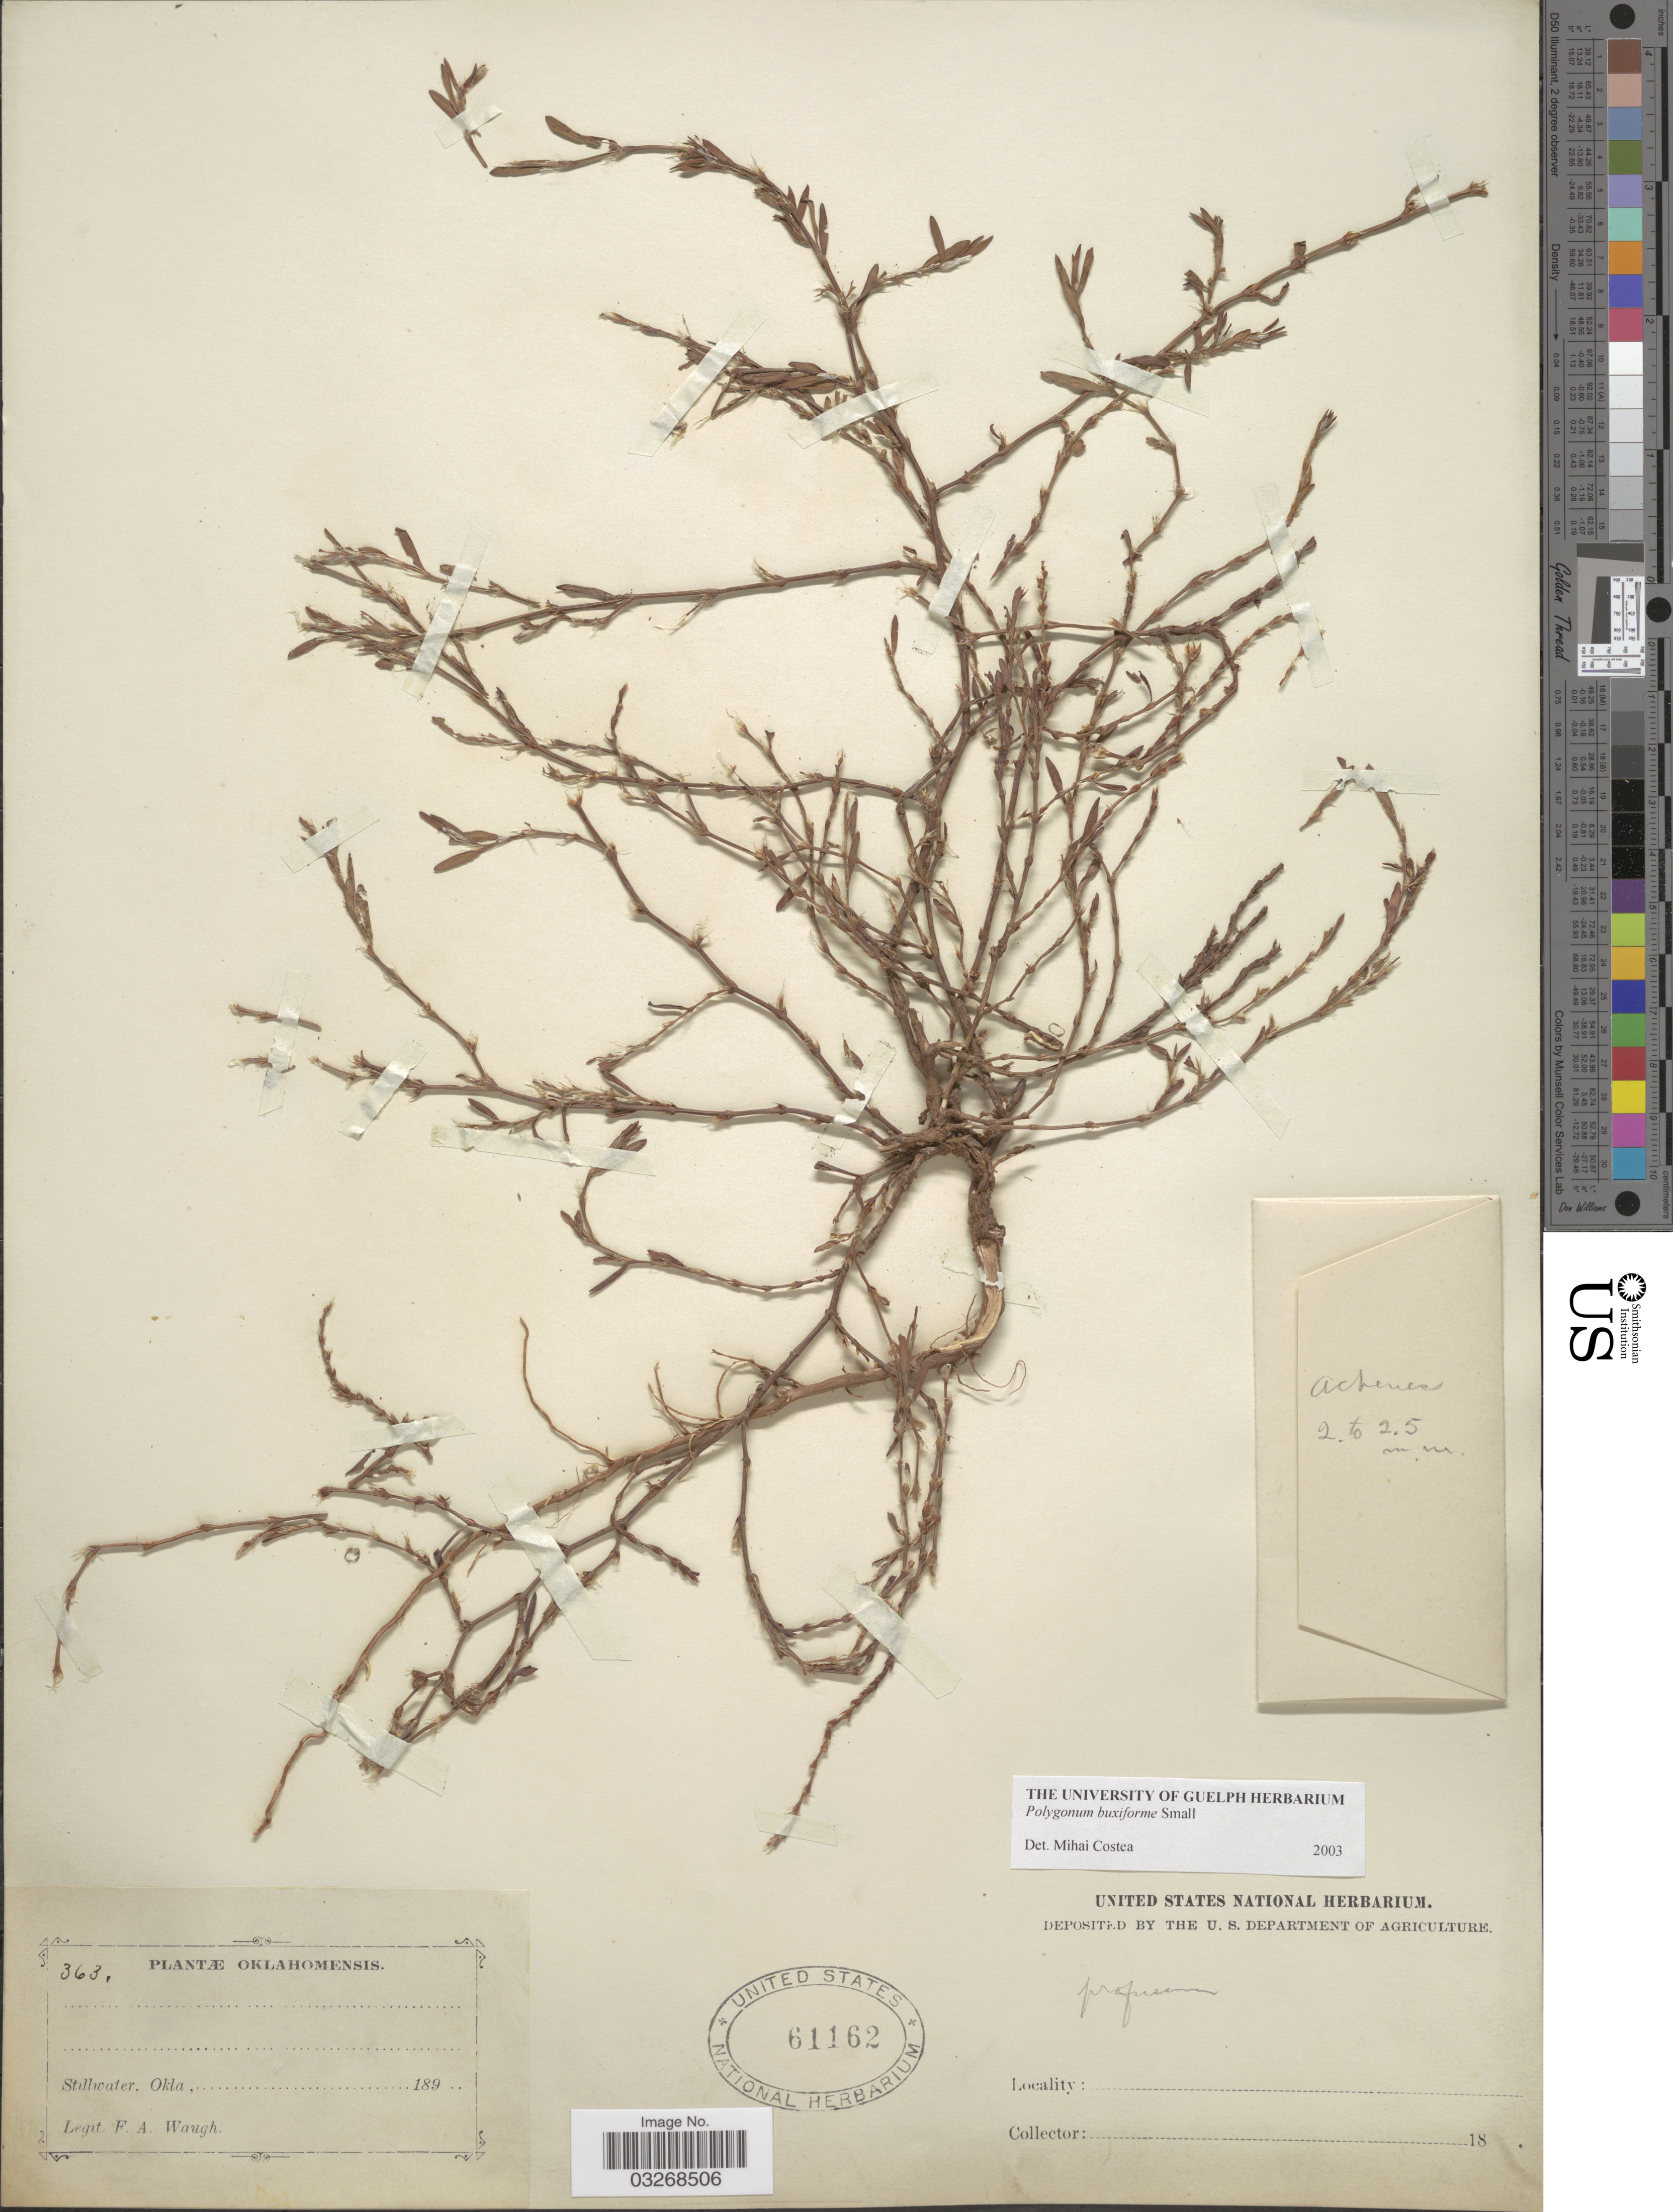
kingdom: Plantae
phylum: Tracheophyta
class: Magnoliopsida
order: Caryophyllales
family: Polygonaceae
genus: Polygonum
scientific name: Polygonum buxiforme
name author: Small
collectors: F. Waugh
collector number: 363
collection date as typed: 189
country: United States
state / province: Oklahoma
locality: Stillwater.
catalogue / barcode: US 61162